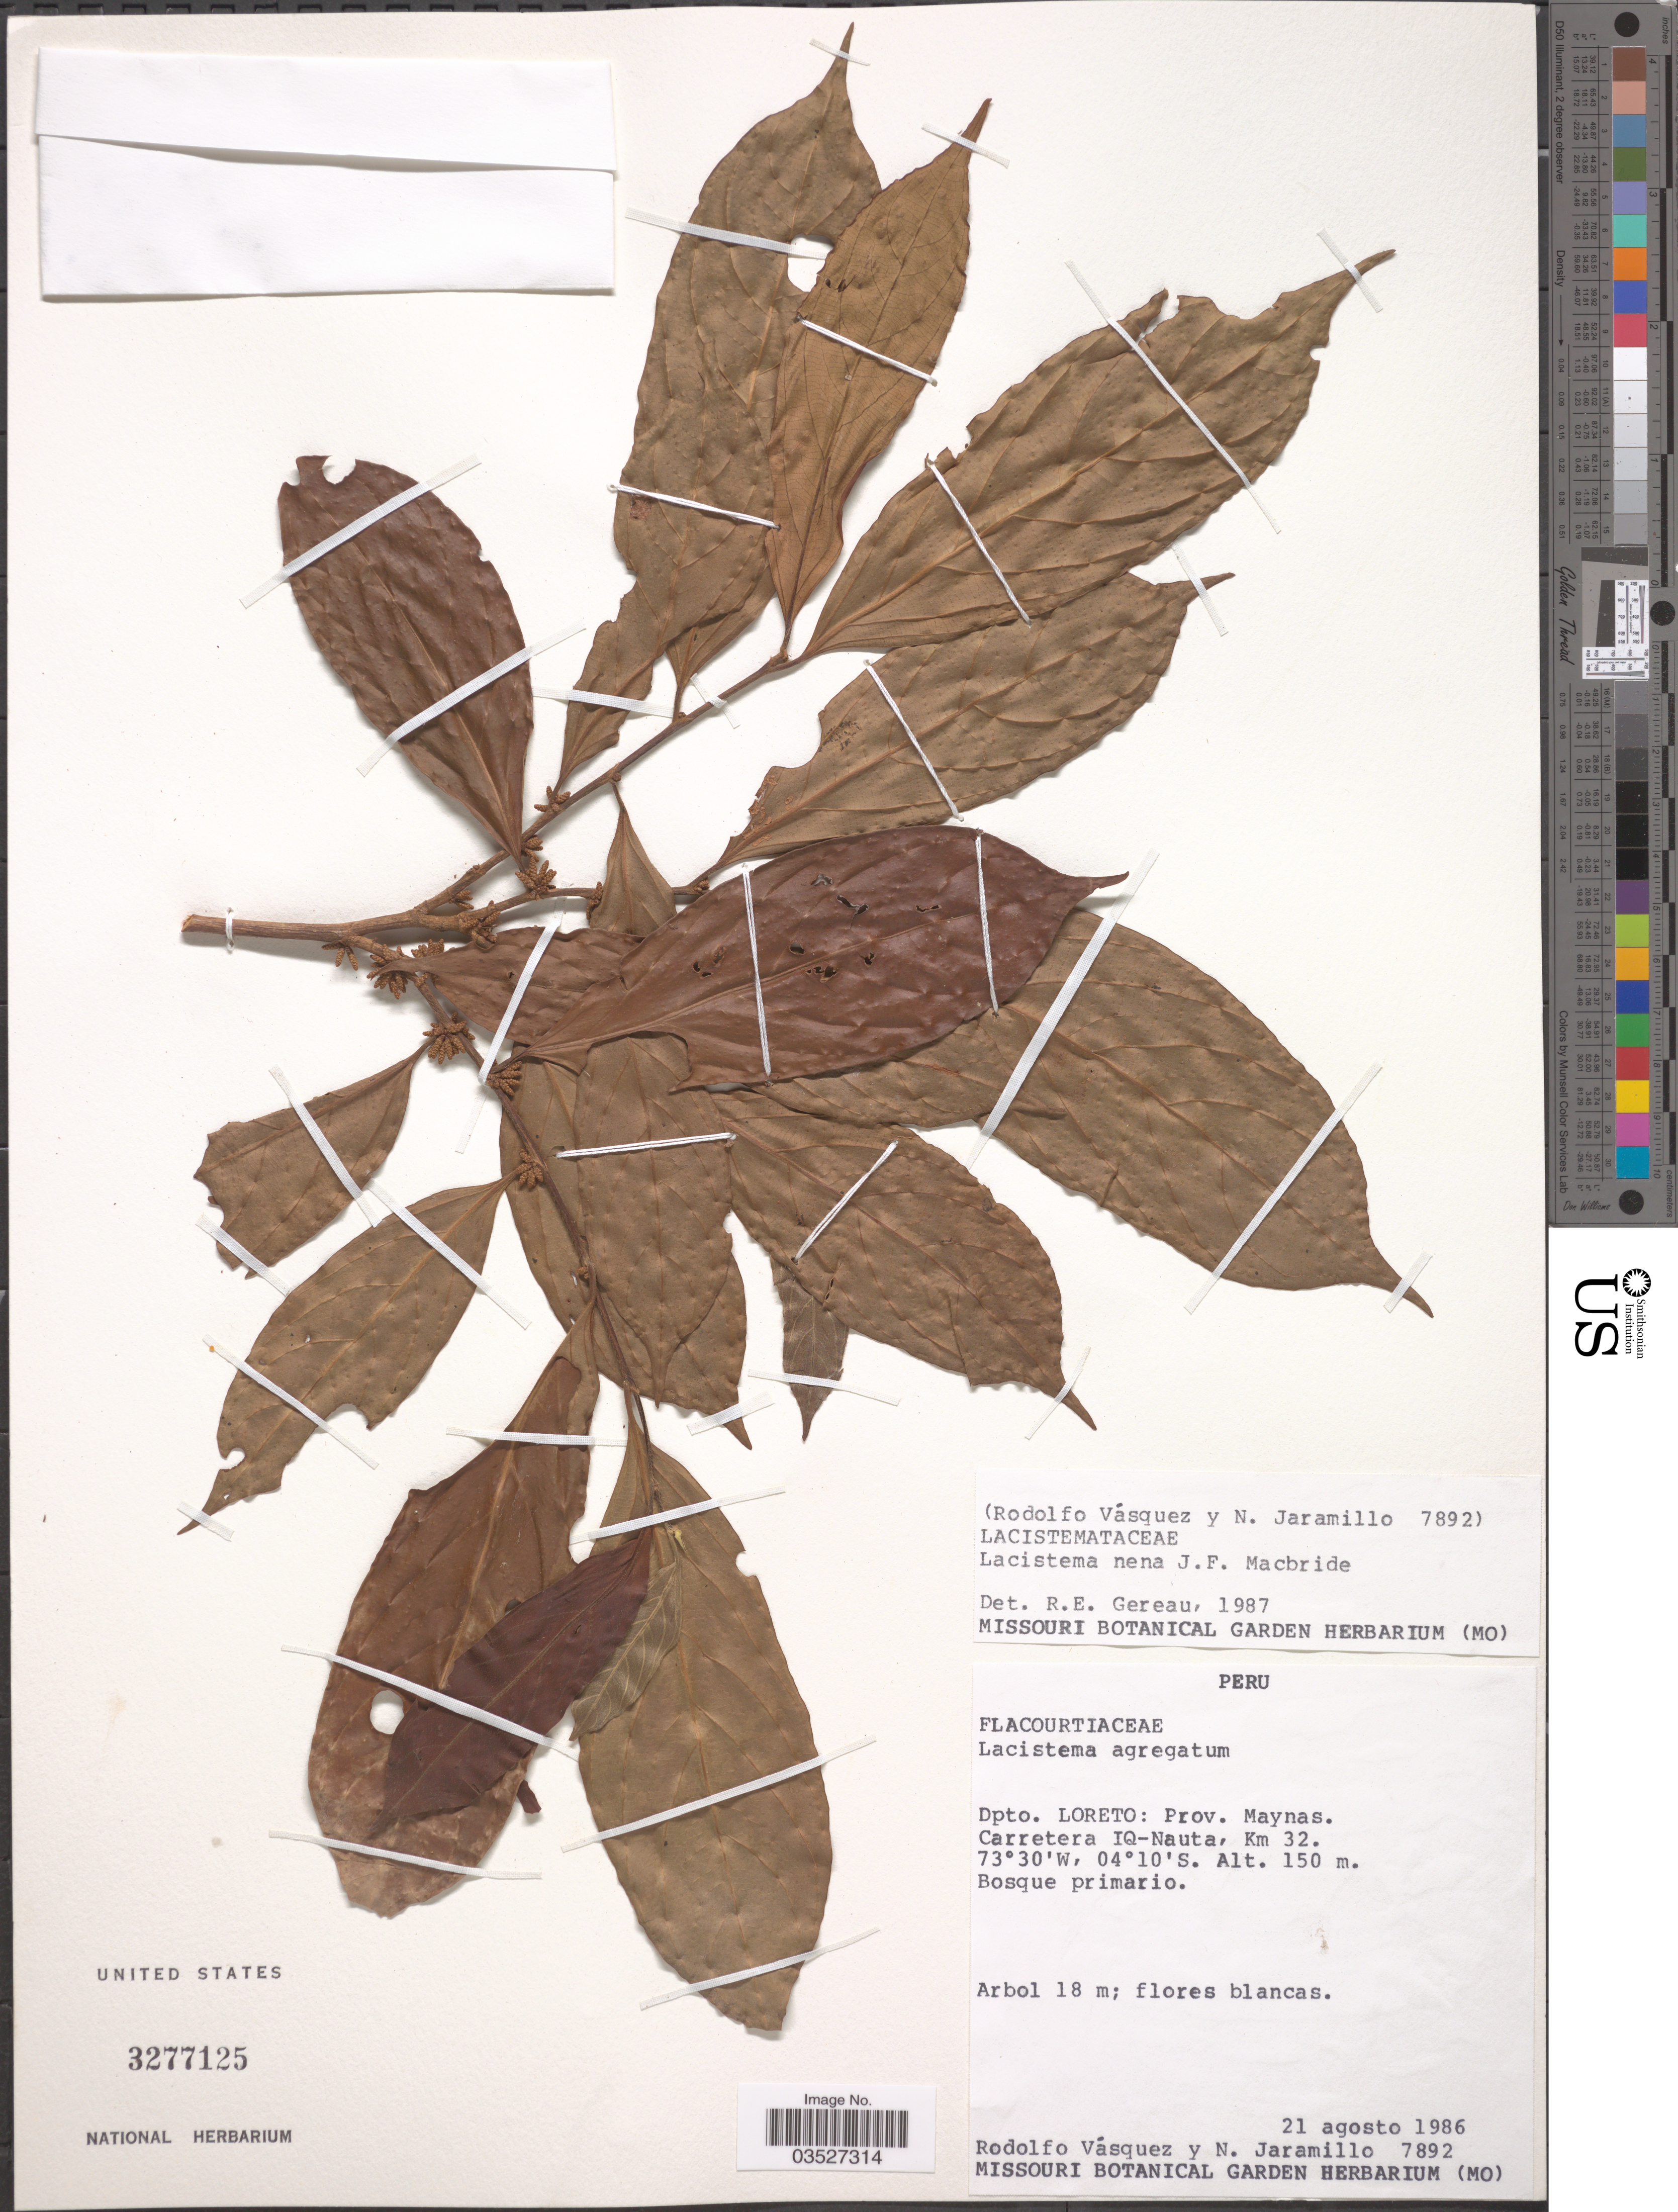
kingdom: Plantae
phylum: Tracheophyta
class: Magnoliopsida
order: Malpighiales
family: Lacistemataceae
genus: Lacistema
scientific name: Lacistema nena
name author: J.F. Macbr.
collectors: R. Vásquez & N. Jaramillo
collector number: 7892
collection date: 1986-08-21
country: Peru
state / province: Loreto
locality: Dpto. Loreto: Prov. Maynas. Carretera IQ-Nauta, Km 32.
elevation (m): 150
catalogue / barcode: US 3277125